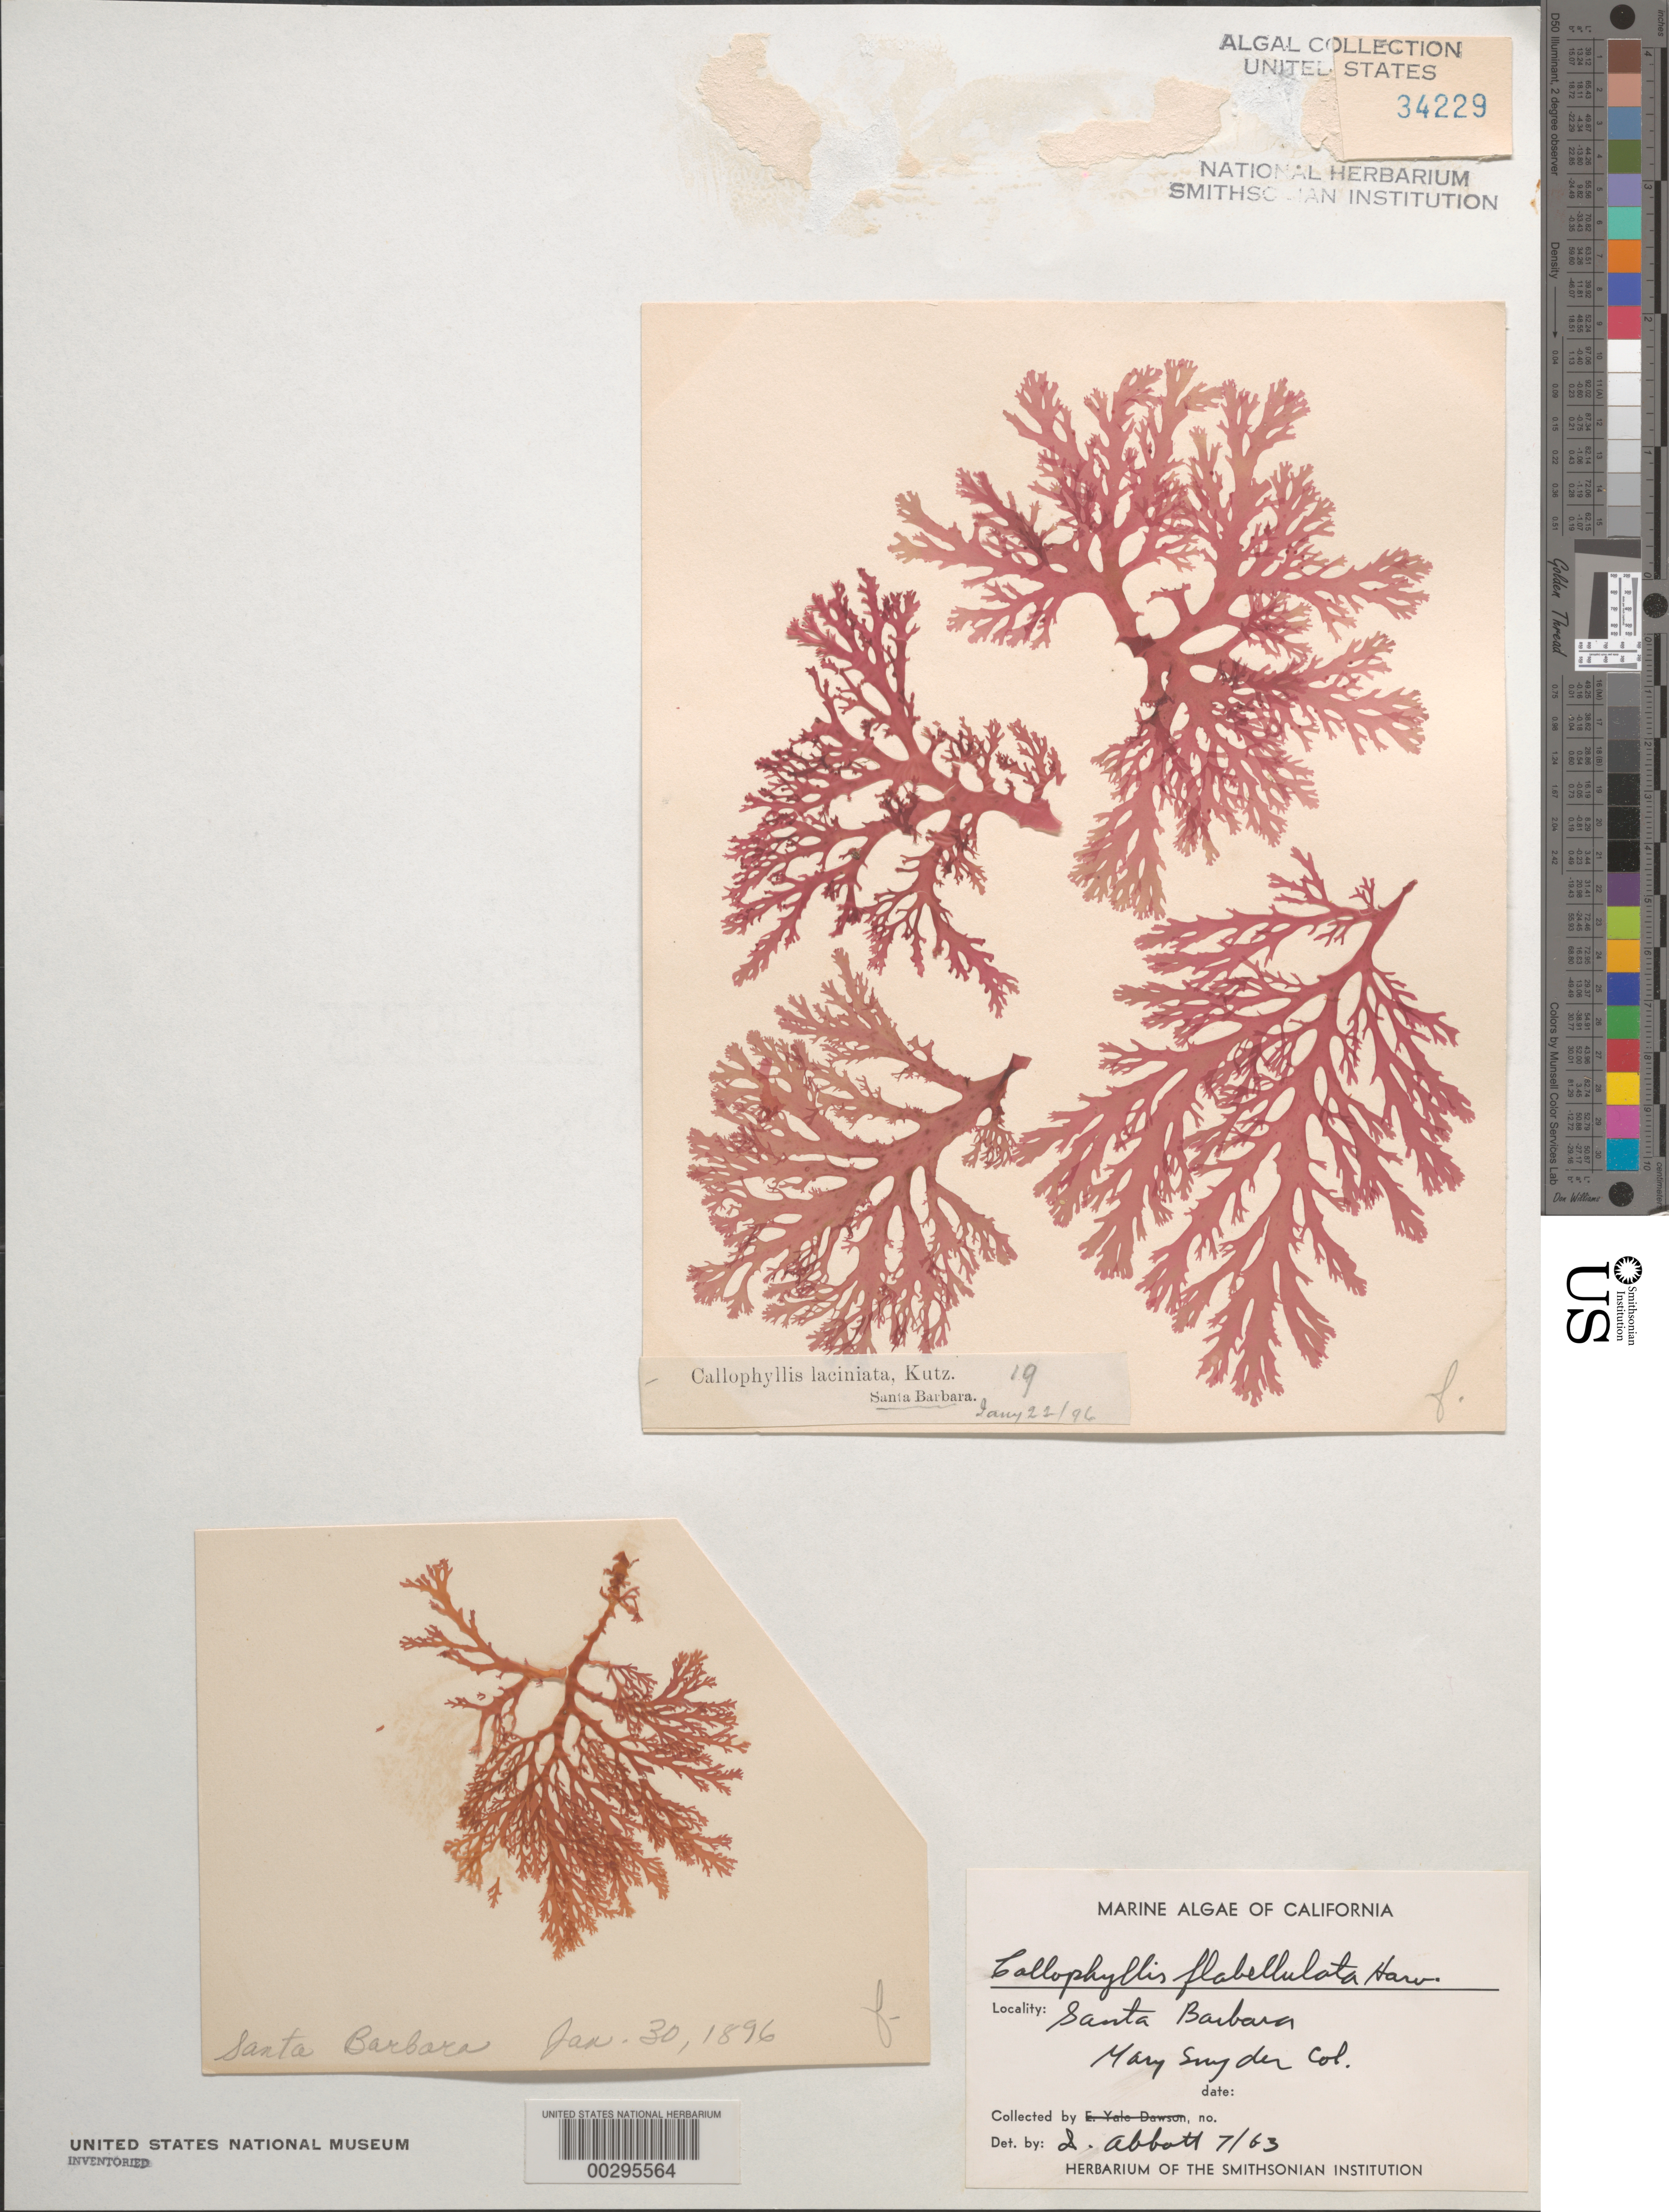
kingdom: Plantae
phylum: Rhodophyta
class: Florideophyceae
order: Gigartinales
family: Kallymeniaceae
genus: Callophyllis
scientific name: Callophyllis flabellulata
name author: Harv.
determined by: Abbott, Isabella A.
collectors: M. Snyder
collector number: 19 & 23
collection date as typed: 22 Jan 1896 AND 30 Jan 1896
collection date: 1896-01-22,1896-01-30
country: United States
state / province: California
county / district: Santa Barbara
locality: Santa Barbara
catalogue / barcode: US 34229